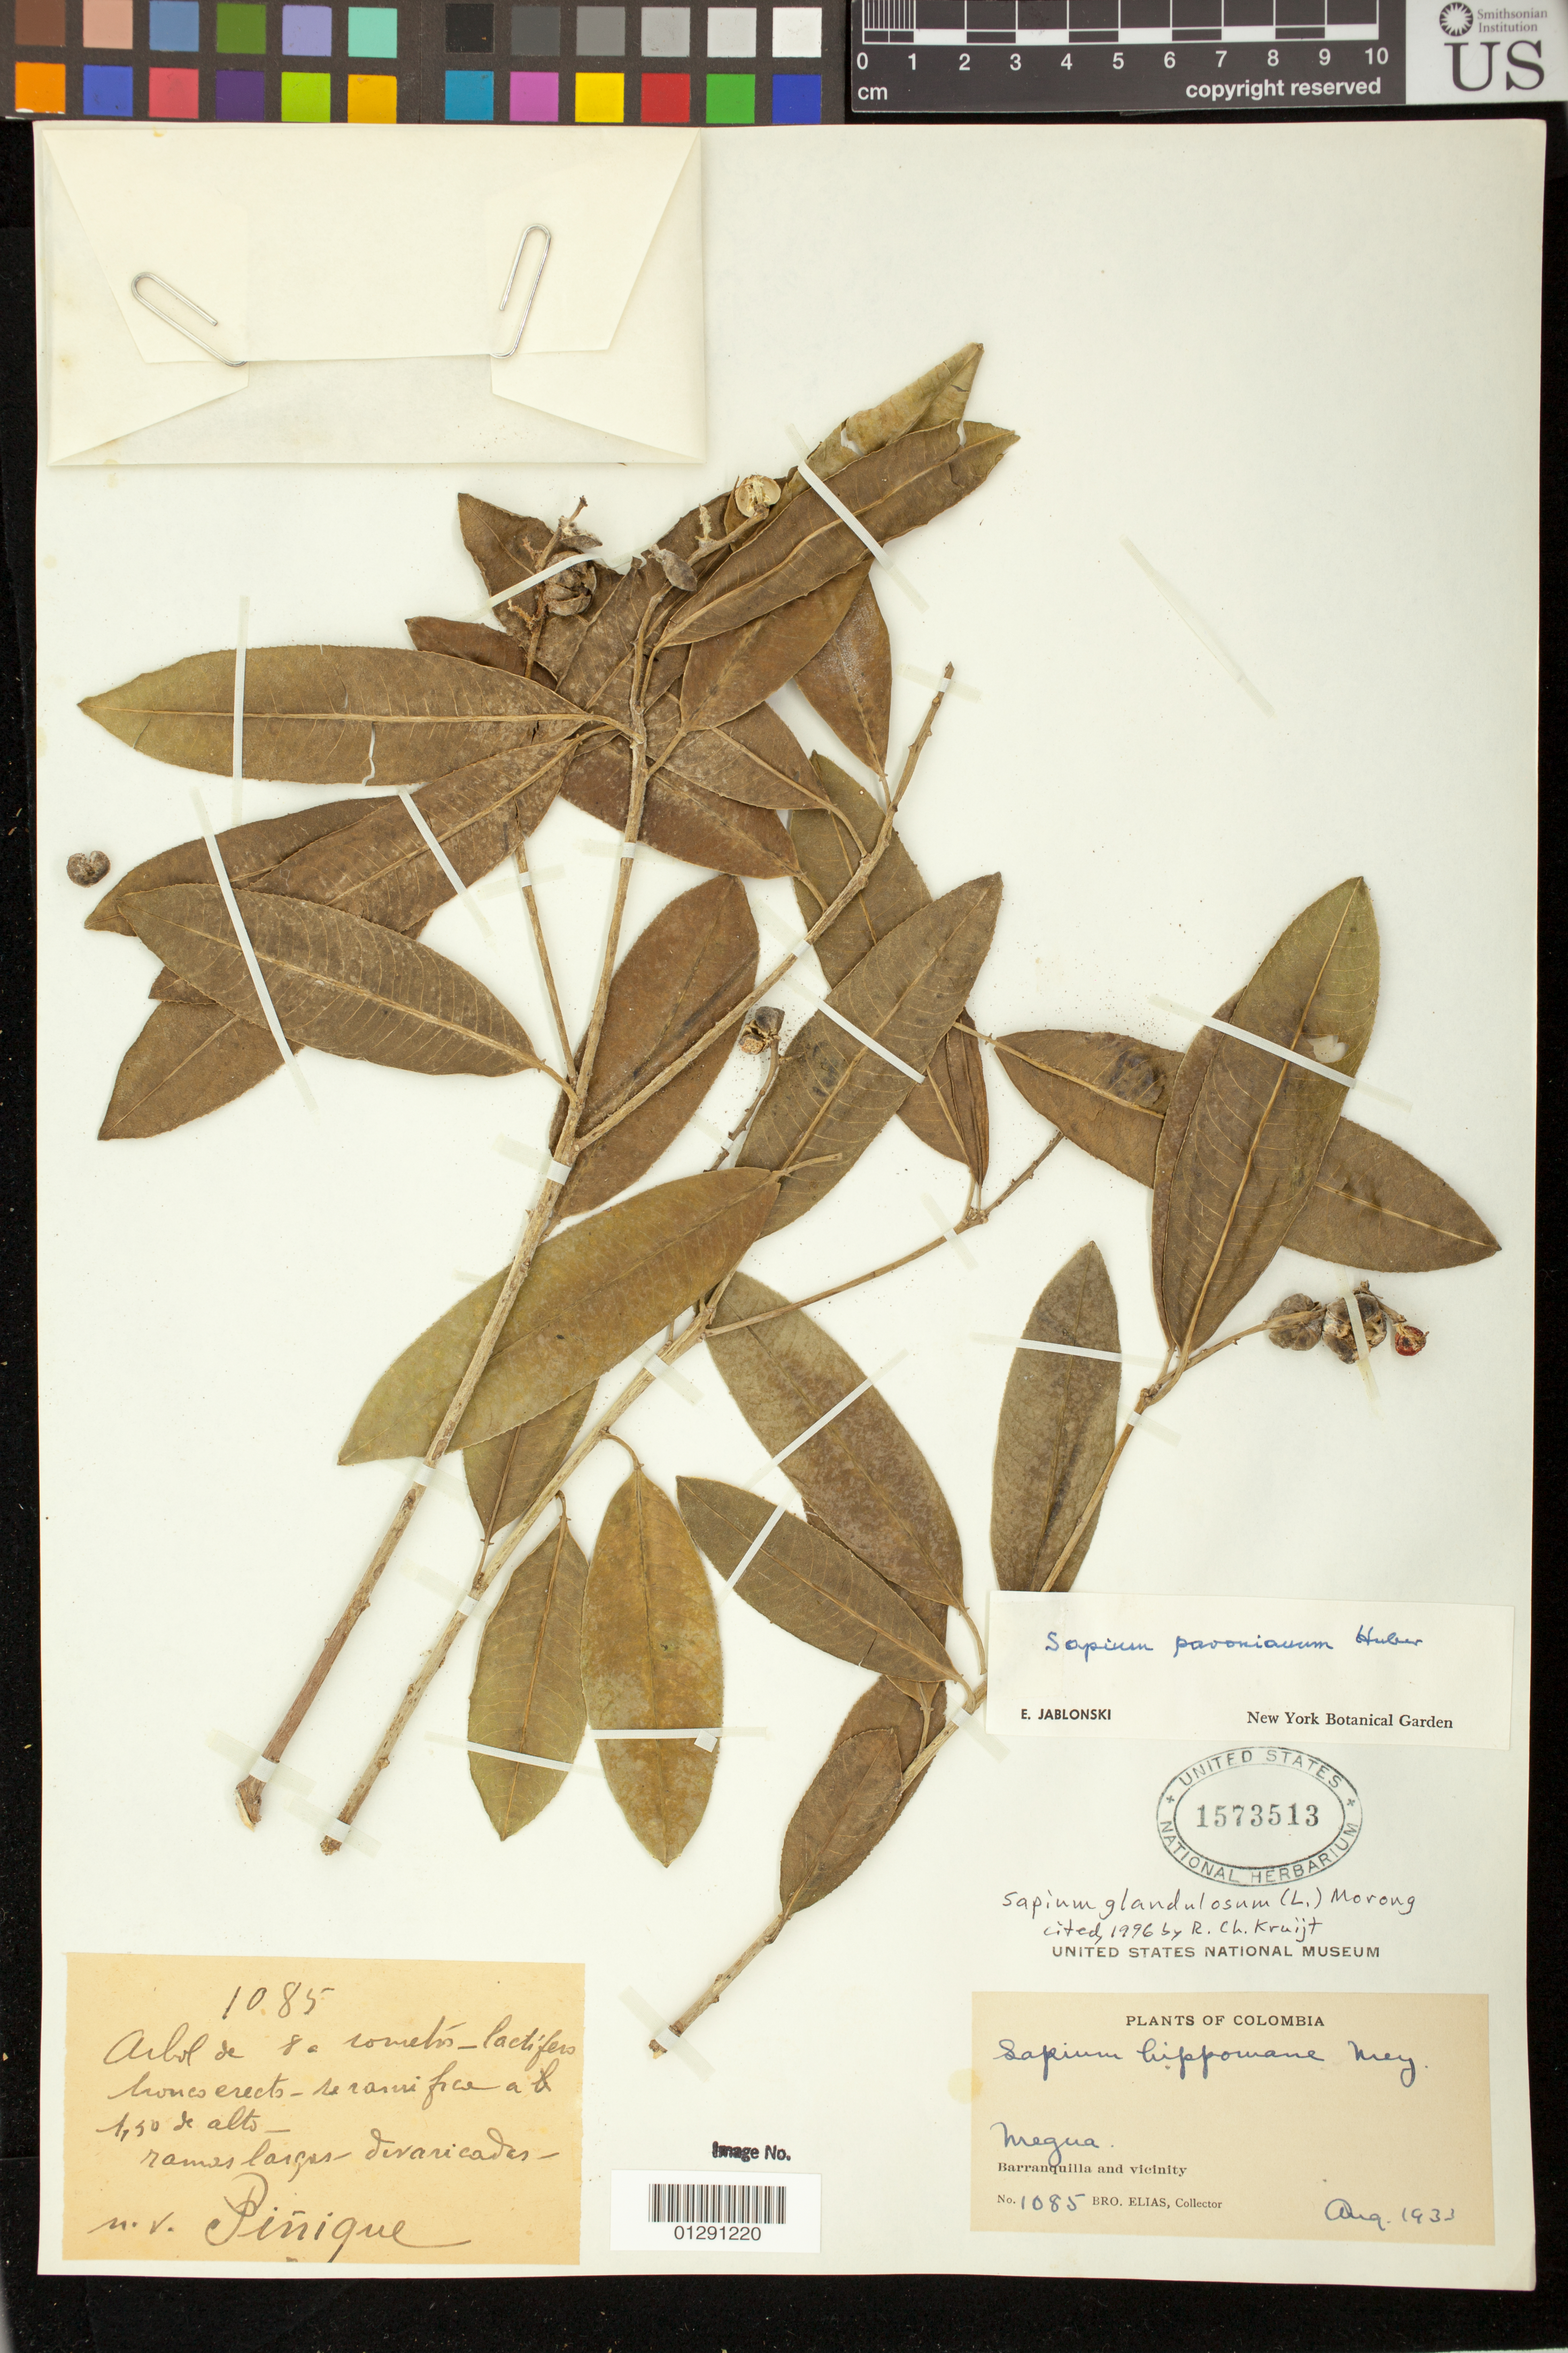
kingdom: Plantae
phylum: Tracheophyta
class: Magnoliopsida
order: Malpighiales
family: Euphorbiaceae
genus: Sapium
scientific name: Sapium glandulatum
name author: (Vell.) Pax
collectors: Bro. Elias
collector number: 1085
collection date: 1933-08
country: Colombia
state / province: Atlantico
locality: Megua. Barranquilla and vicinity.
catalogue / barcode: US 1573513